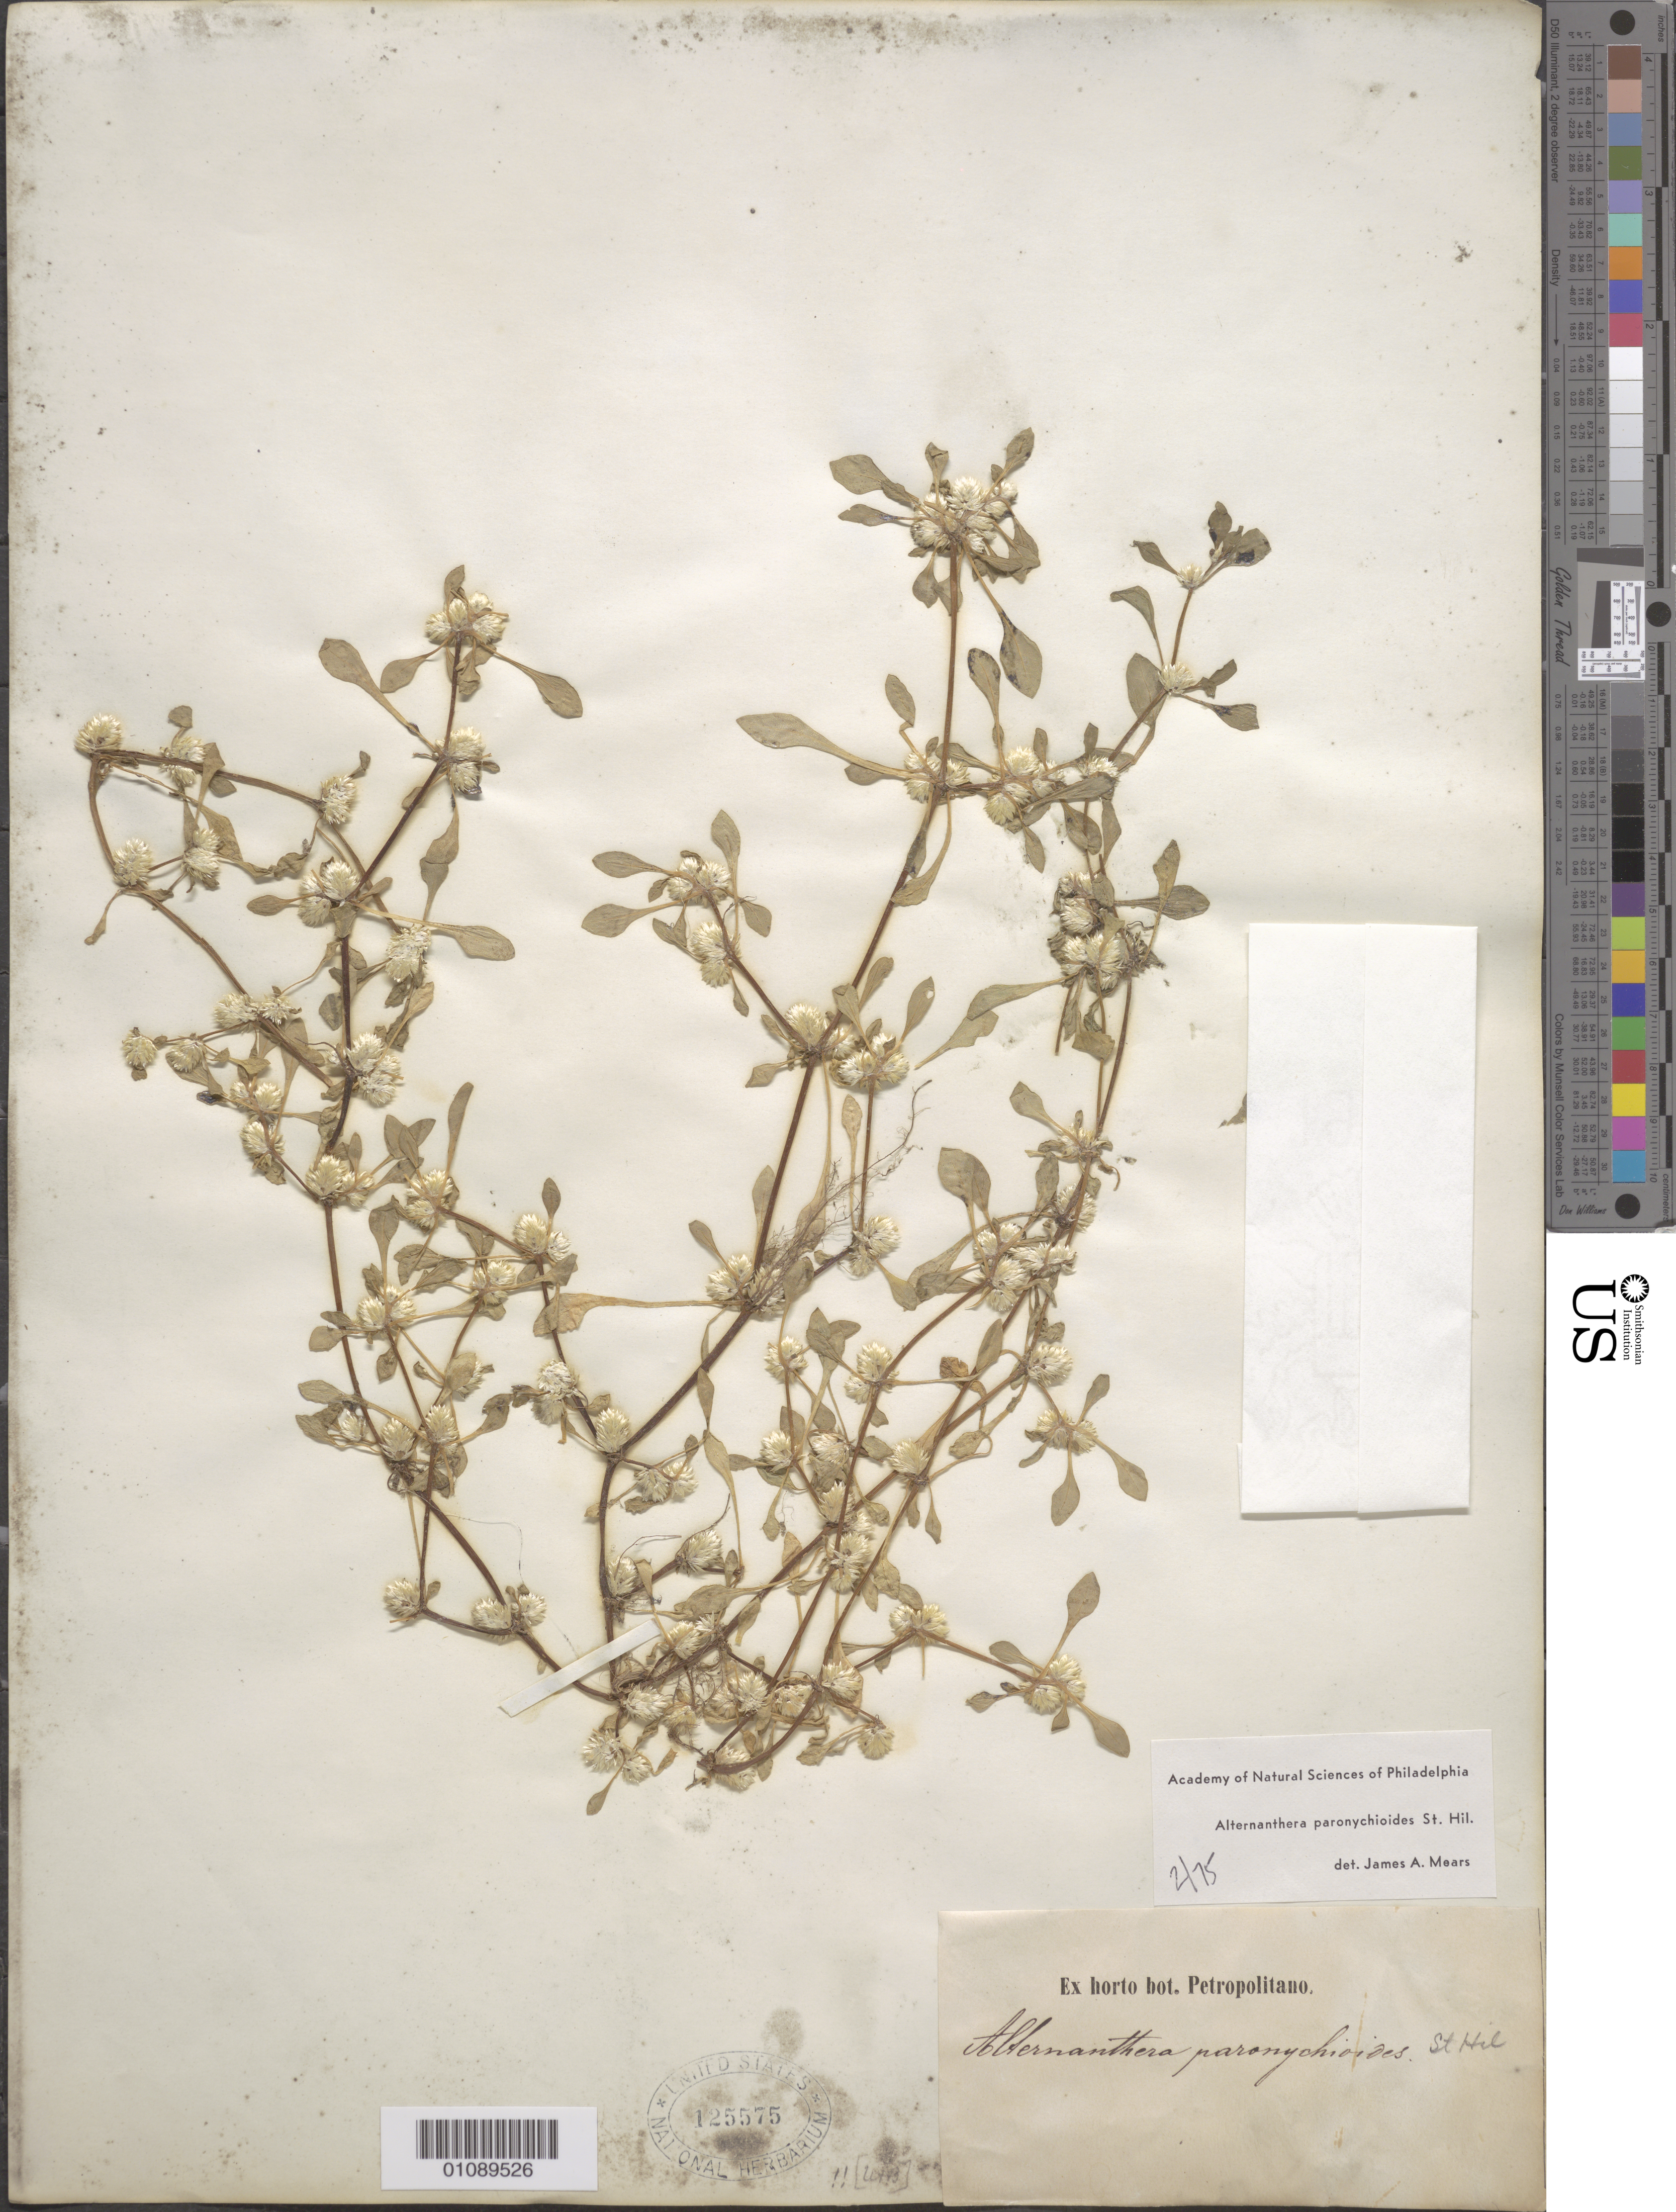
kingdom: Plantae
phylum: Tracheophyta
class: Magnoliopsida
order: Caryophyllales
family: Amaranthaceae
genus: Alternanthera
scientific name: Alternanthera paronychioides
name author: A. St.-Hil.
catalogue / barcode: US 125575